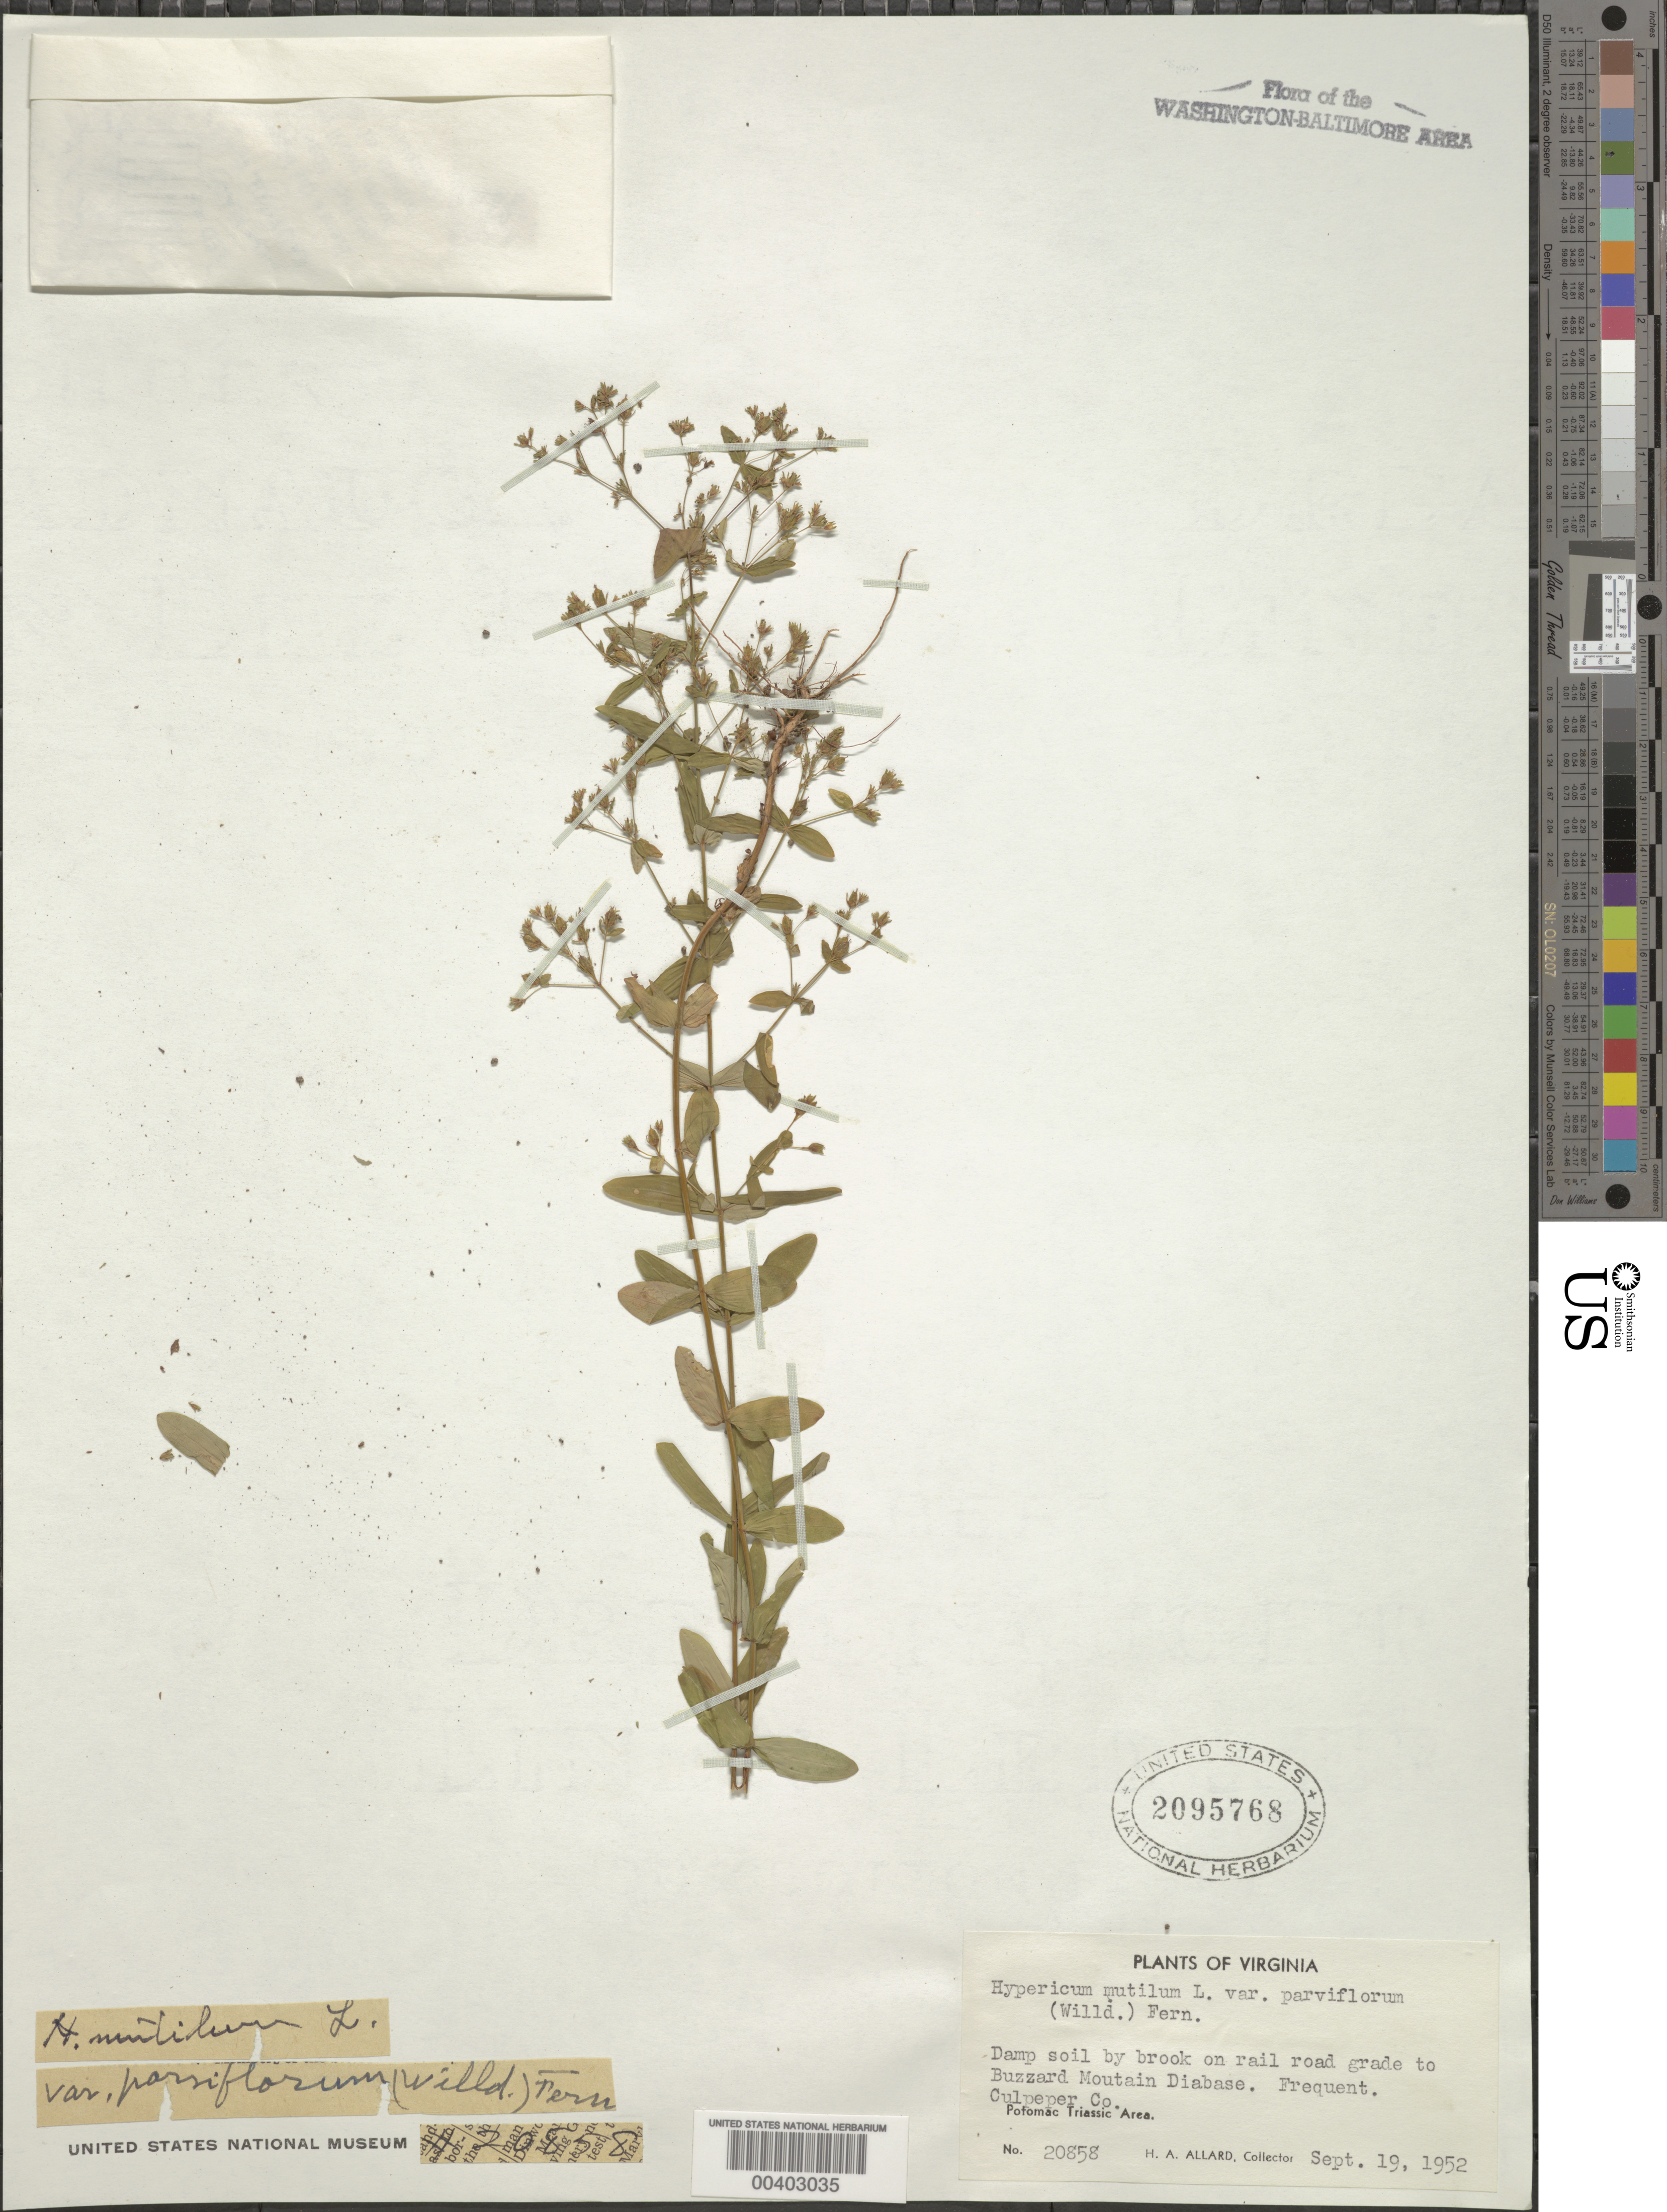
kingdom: Plantae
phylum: Tracheophyta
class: Magnoliopsida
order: Malpighiales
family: Hypericaceae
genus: Hypericum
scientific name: Hypericum mutilum var. parviflorum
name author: Fernald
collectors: H. A. Allard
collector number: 20858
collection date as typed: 19 Sep 1952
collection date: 1952-09-19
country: United States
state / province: Virginia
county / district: Culpeper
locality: Buzzard Mountain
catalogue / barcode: US 2095768